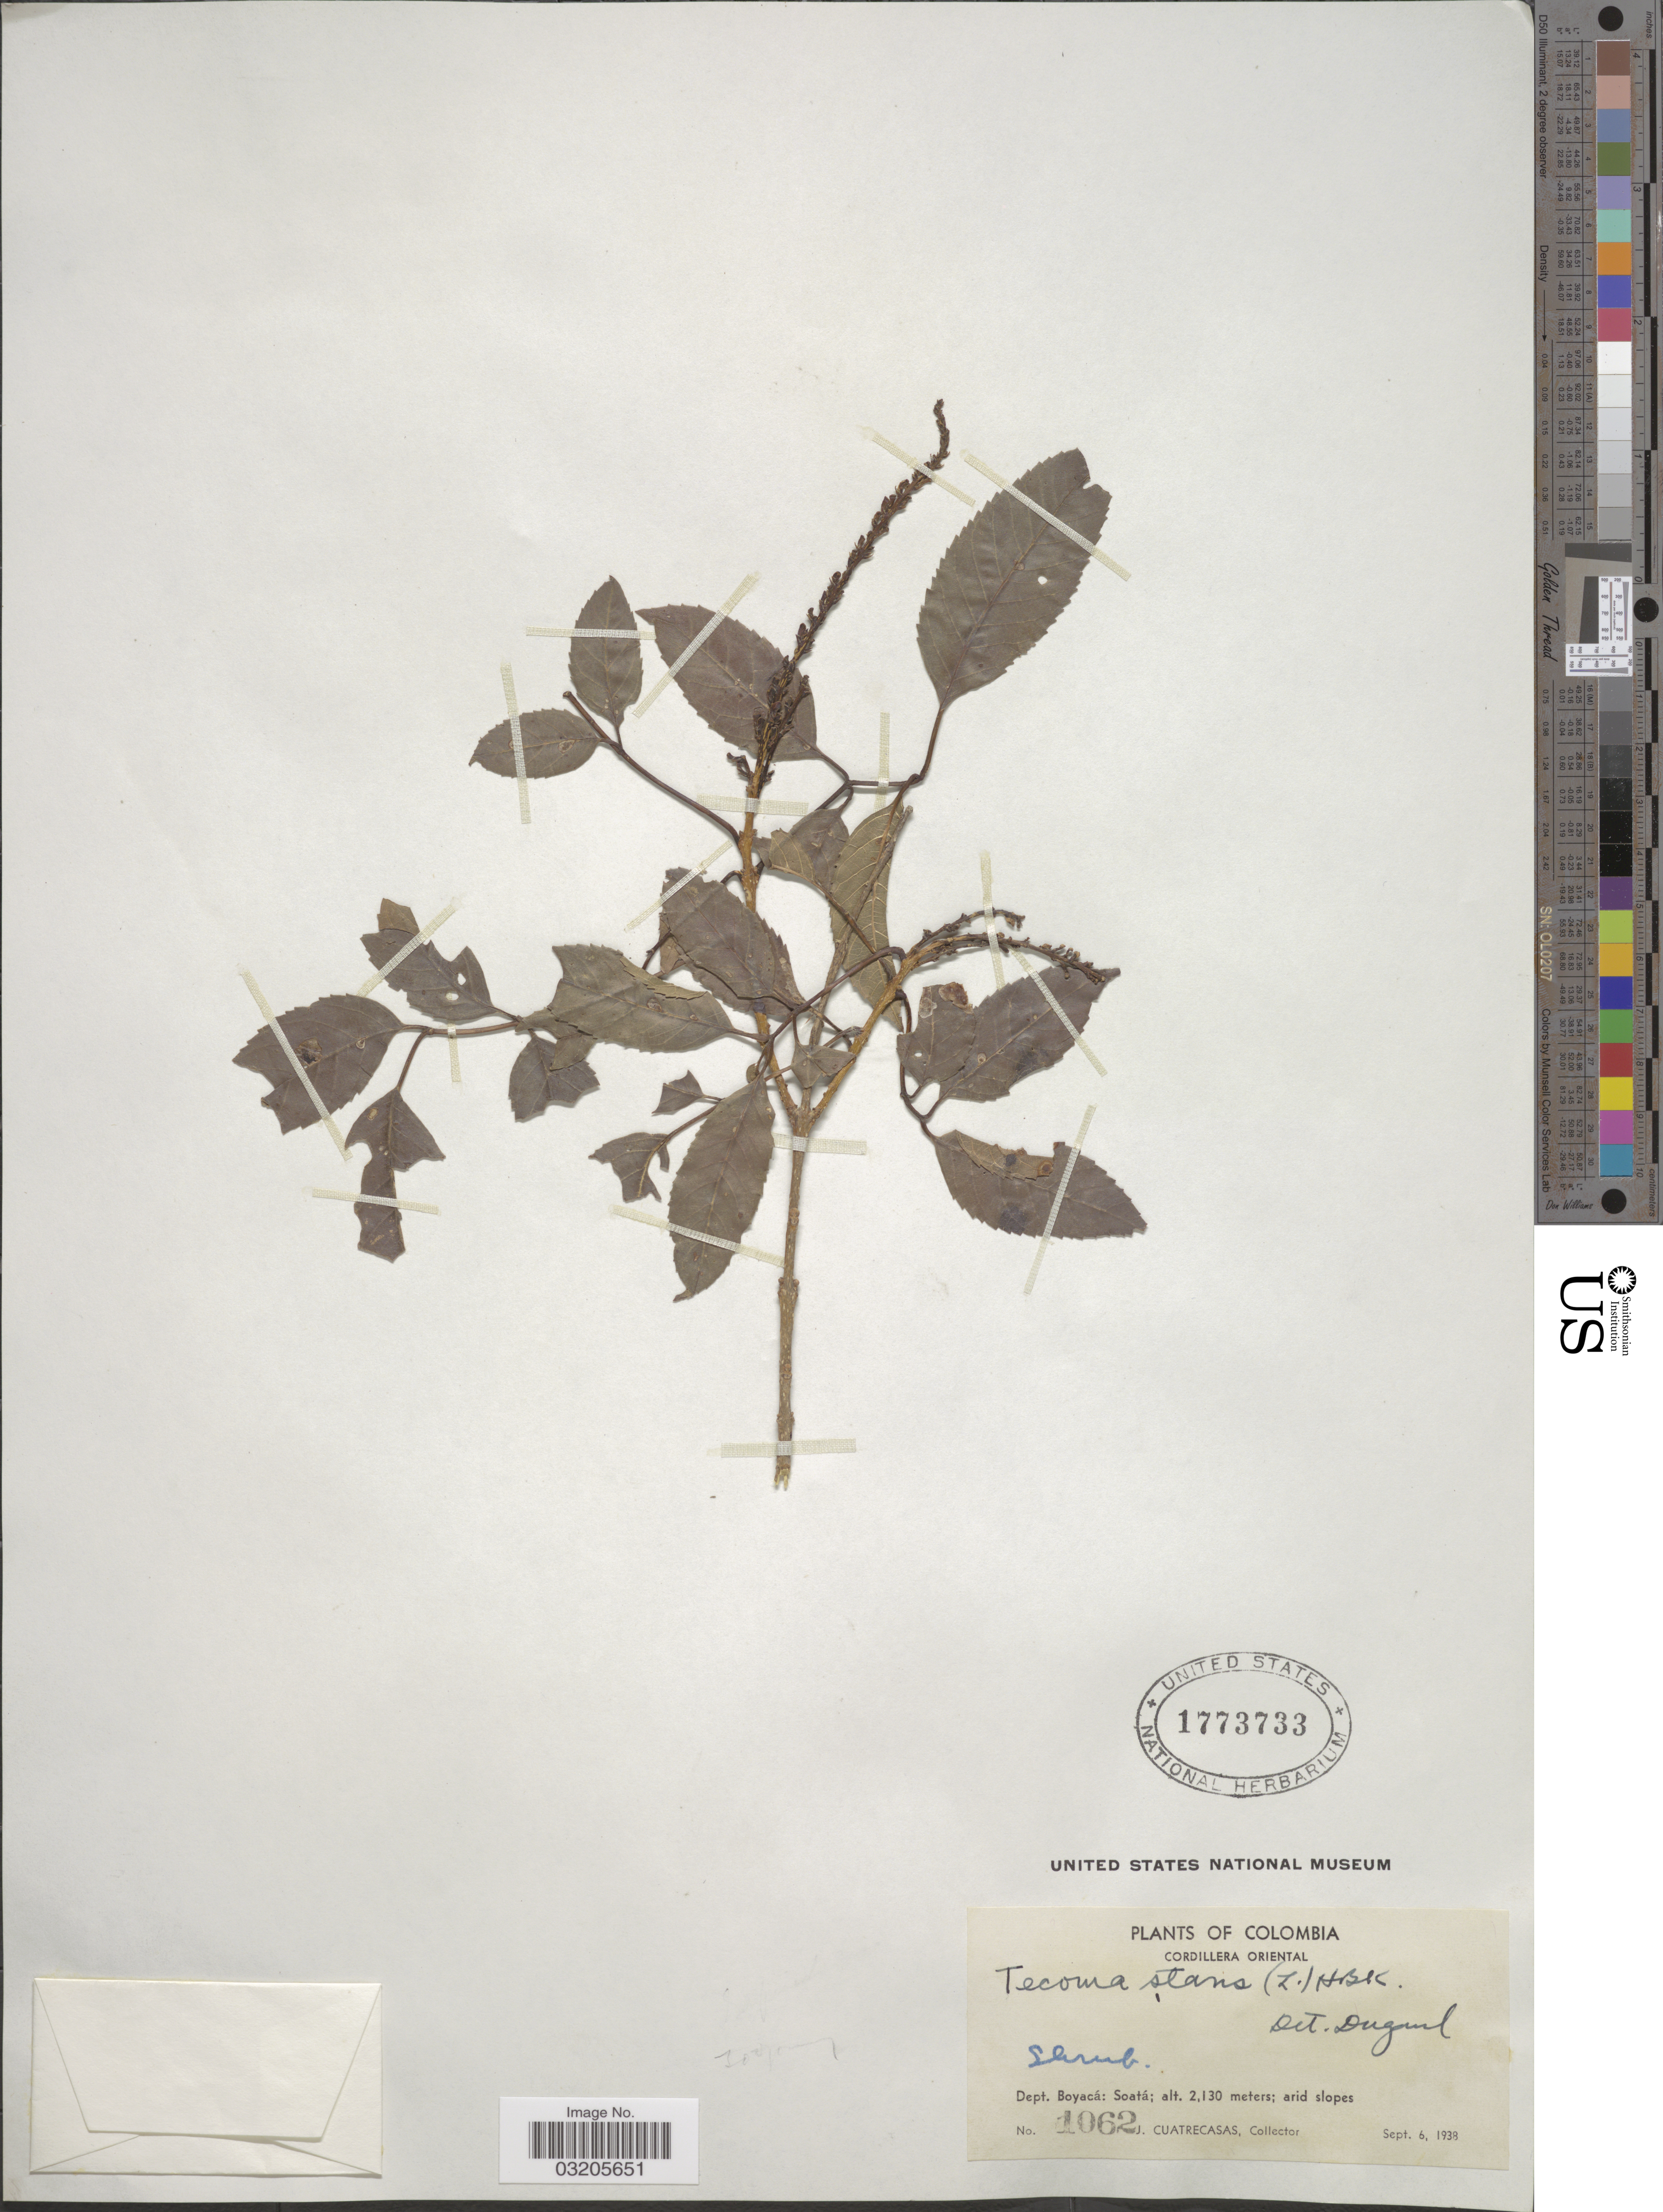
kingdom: Plantae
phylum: Tracheophyta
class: Magnoliopsida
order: Lamiales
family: Bignoniaceae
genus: Tecoma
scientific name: Tecoma stans var. stans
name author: (L.) Juss. ex Kunth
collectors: J. Cuatrecasas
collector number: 1062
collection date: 1938-09-06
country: Colombia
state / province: Boyacá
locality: Cordillera Oriental. Dept. Boyacá: Soatá.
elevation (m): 2130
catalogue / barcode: US 1773733